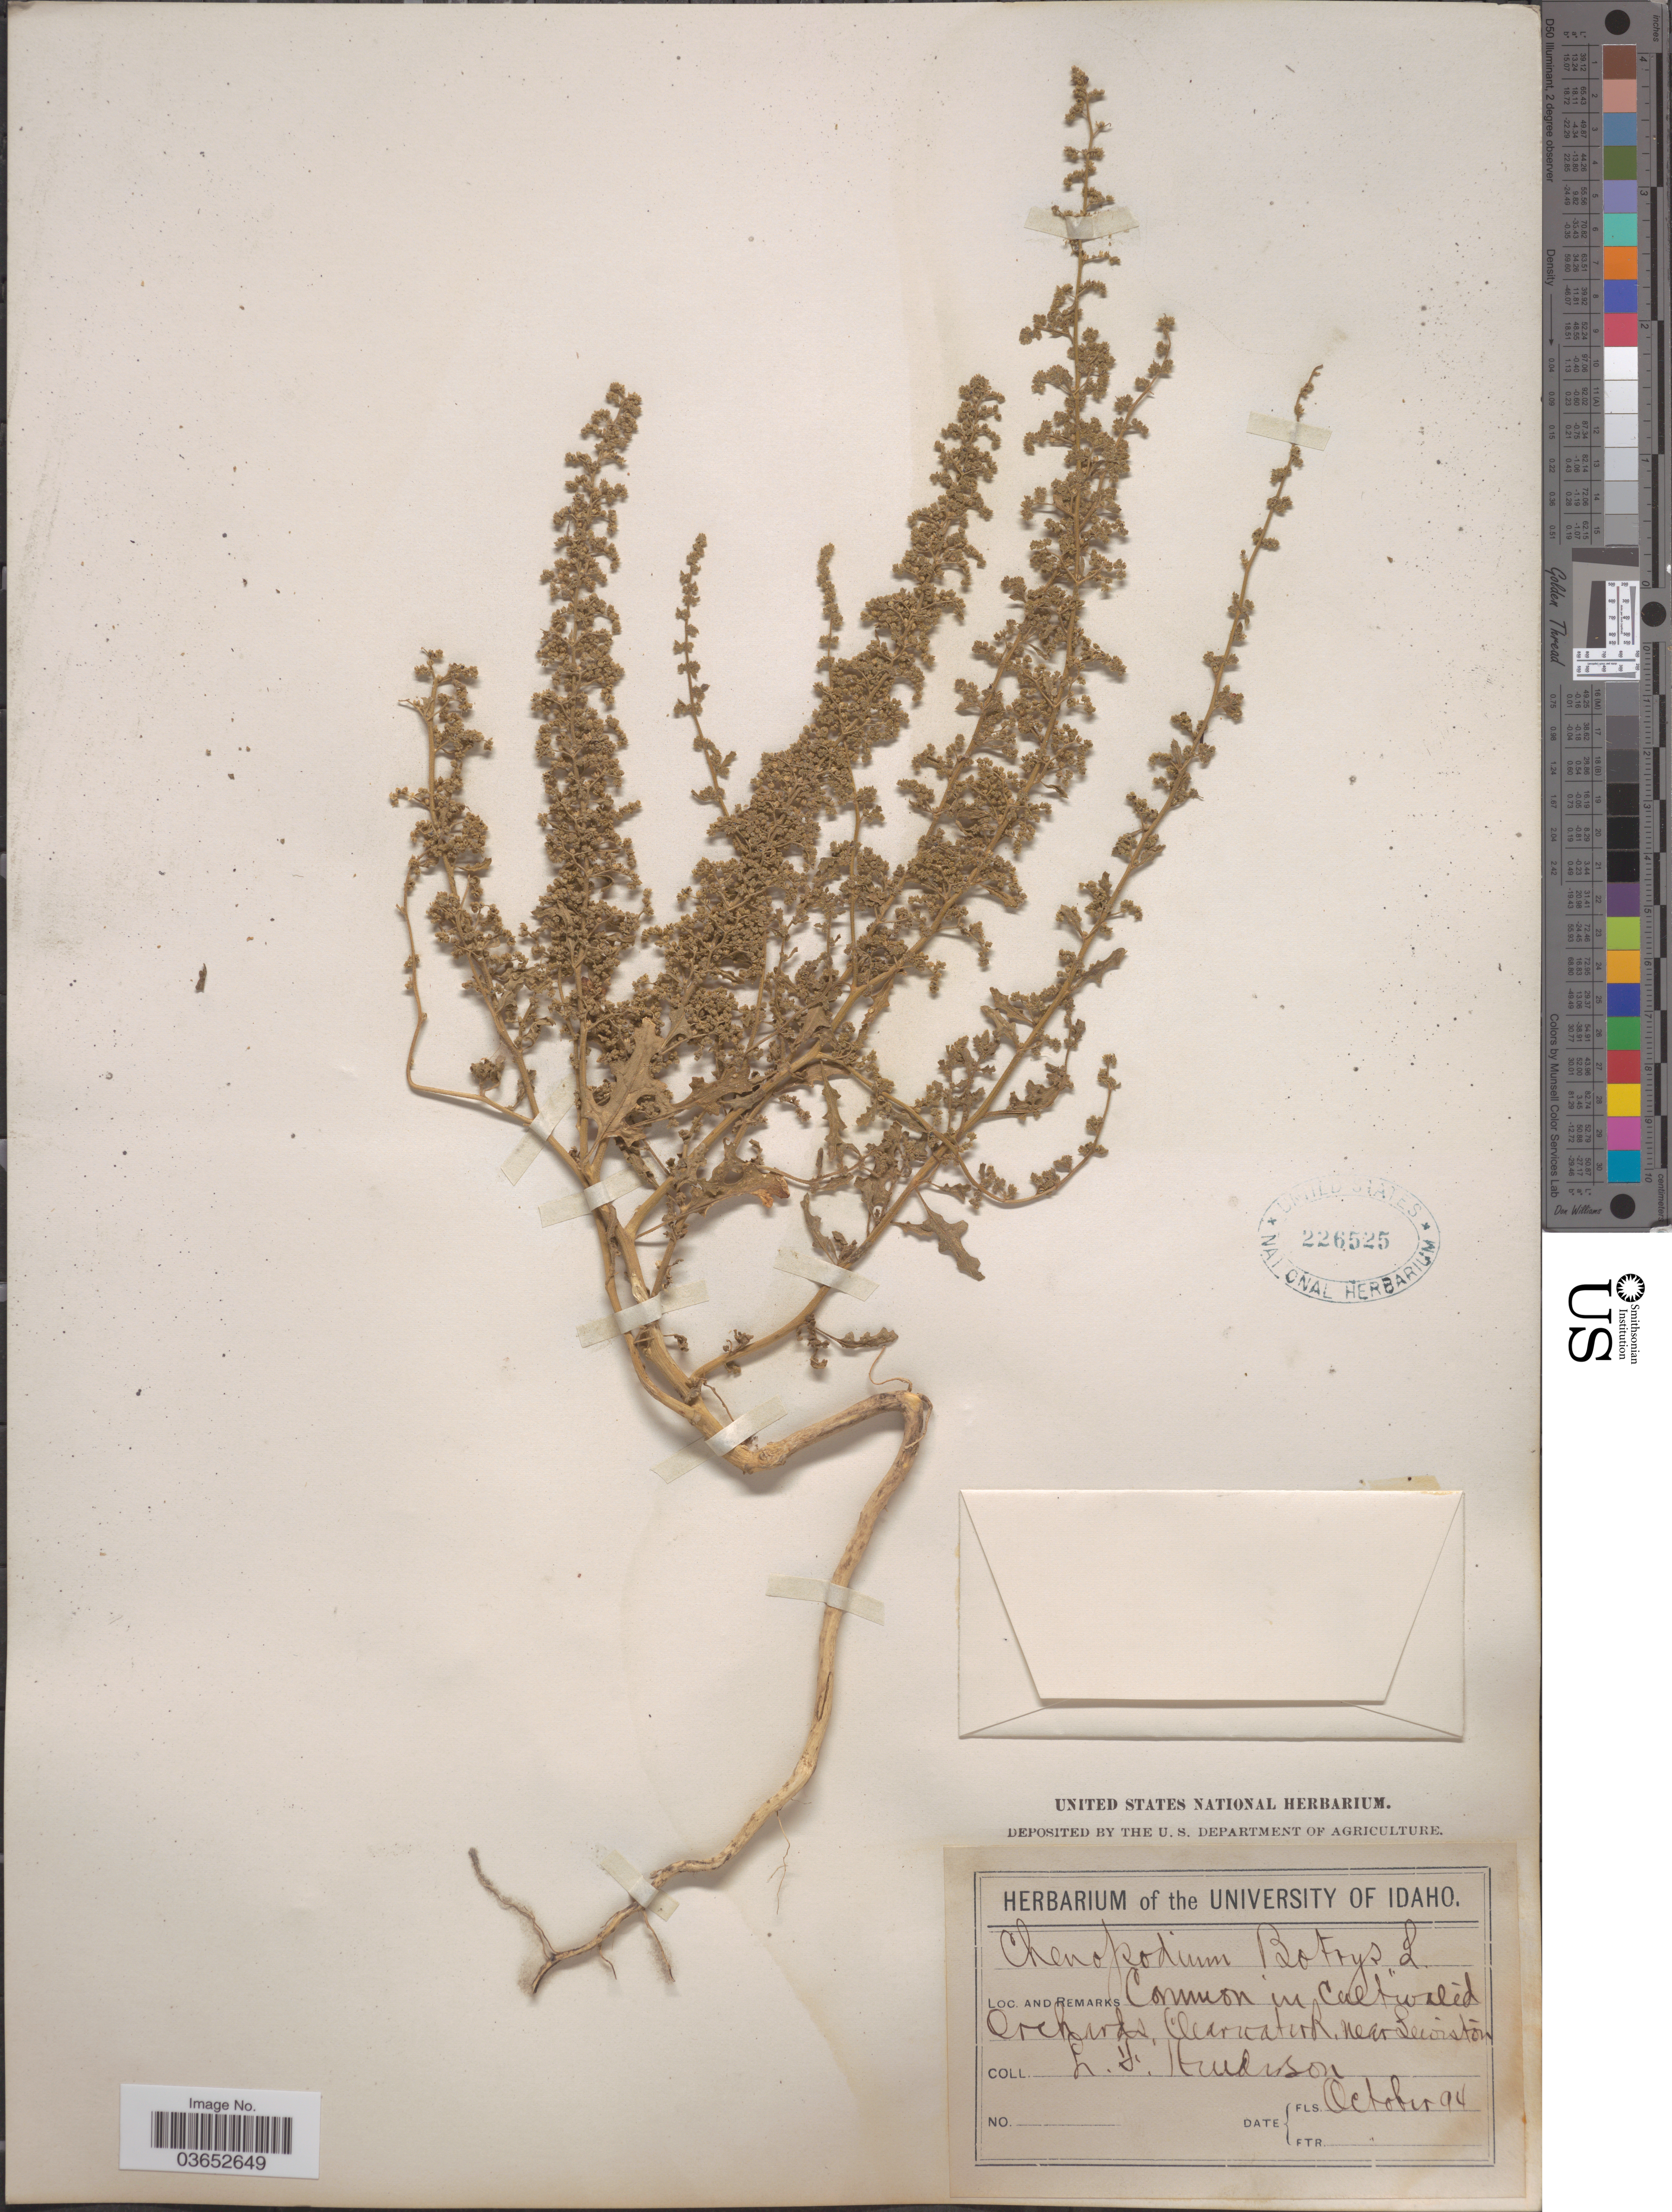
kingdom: Plantae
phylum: Tracheophyta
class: Magnoliopsida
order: Caryophyllales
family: Amaranthaceae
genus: Chenopodium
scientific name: Chenopodium botrys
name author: L.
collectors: L. Henderson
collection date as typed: Transcribed d/m/y: /10/94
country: United States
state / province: Idaho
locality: Clearwater, near Lewiston.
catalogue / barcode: US 226525